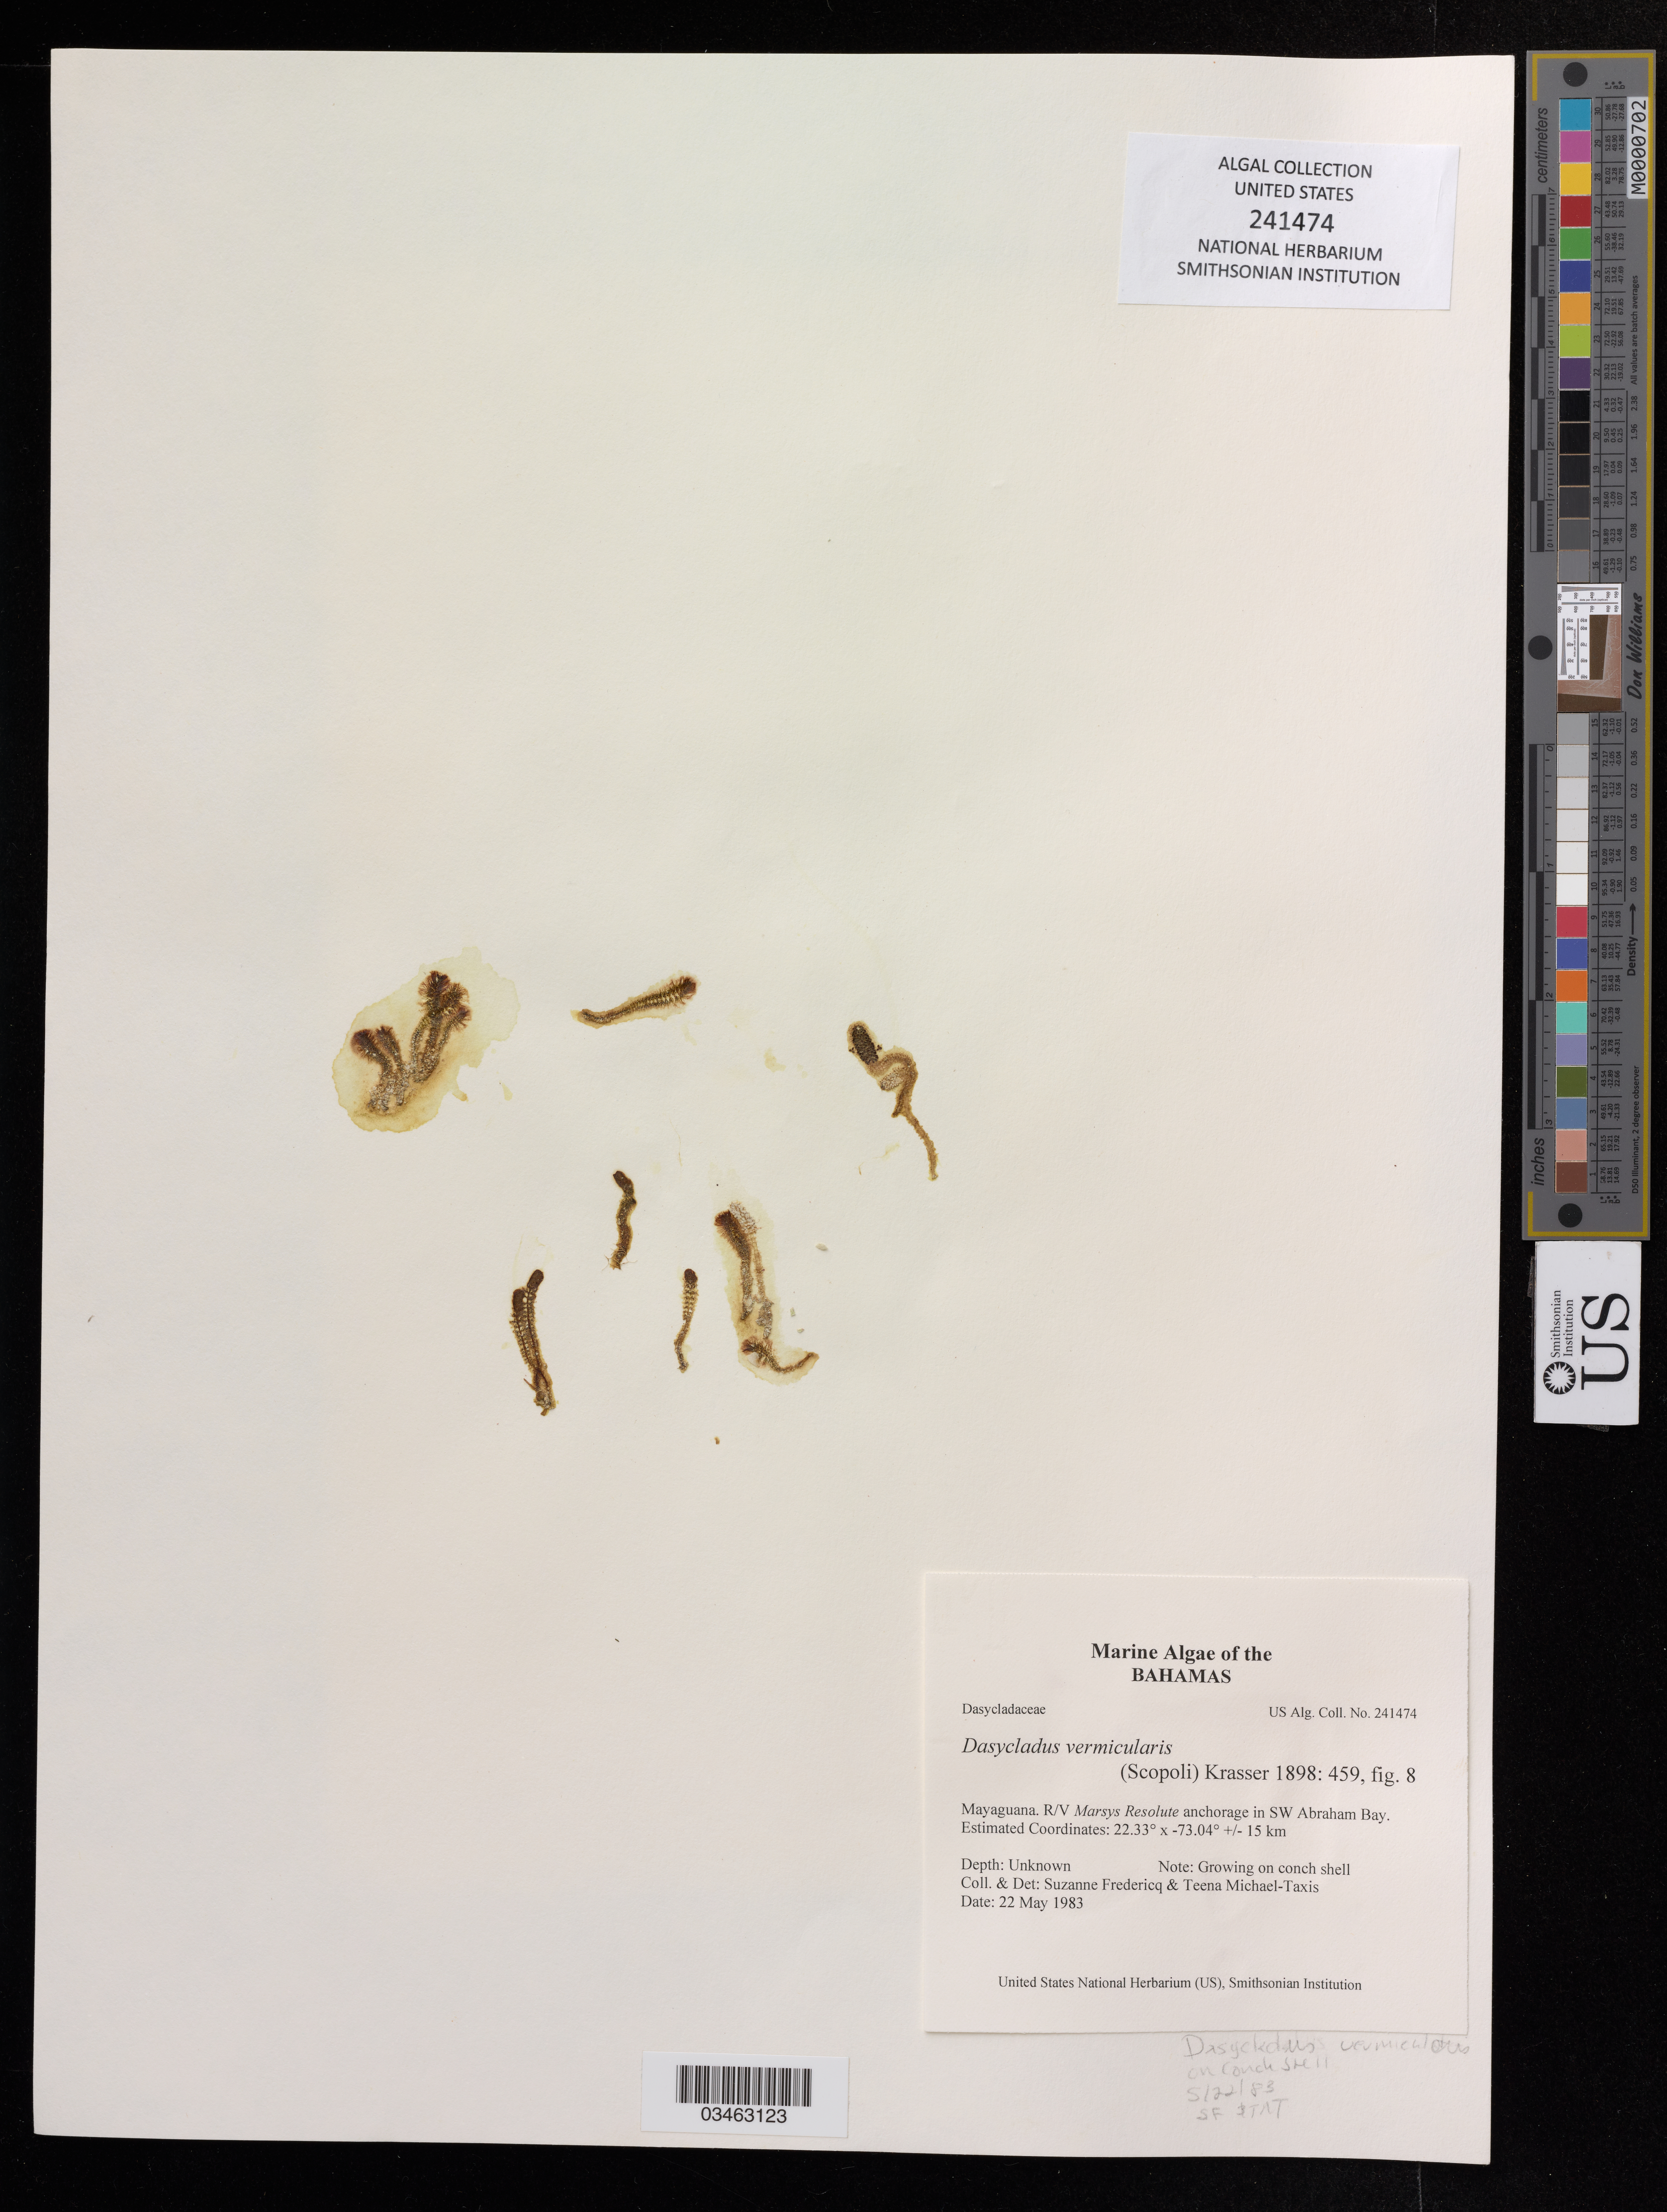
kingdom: Plantae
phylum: Chlorophyta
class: Ulvophyceae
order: Dasycladales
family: Dasycladaceae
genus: Dasycladus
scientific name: Dasycladus vermicularis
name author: (Scop.) Krasser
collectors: S. Fredericq & T. Michael-Taxis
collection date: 1983-05-22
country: Bahamas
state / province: Mayaguana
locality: R/V Marsys Resolute anchorage in SW Abraham Bay.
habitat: Growing on conch shell.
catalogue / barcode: US 241474